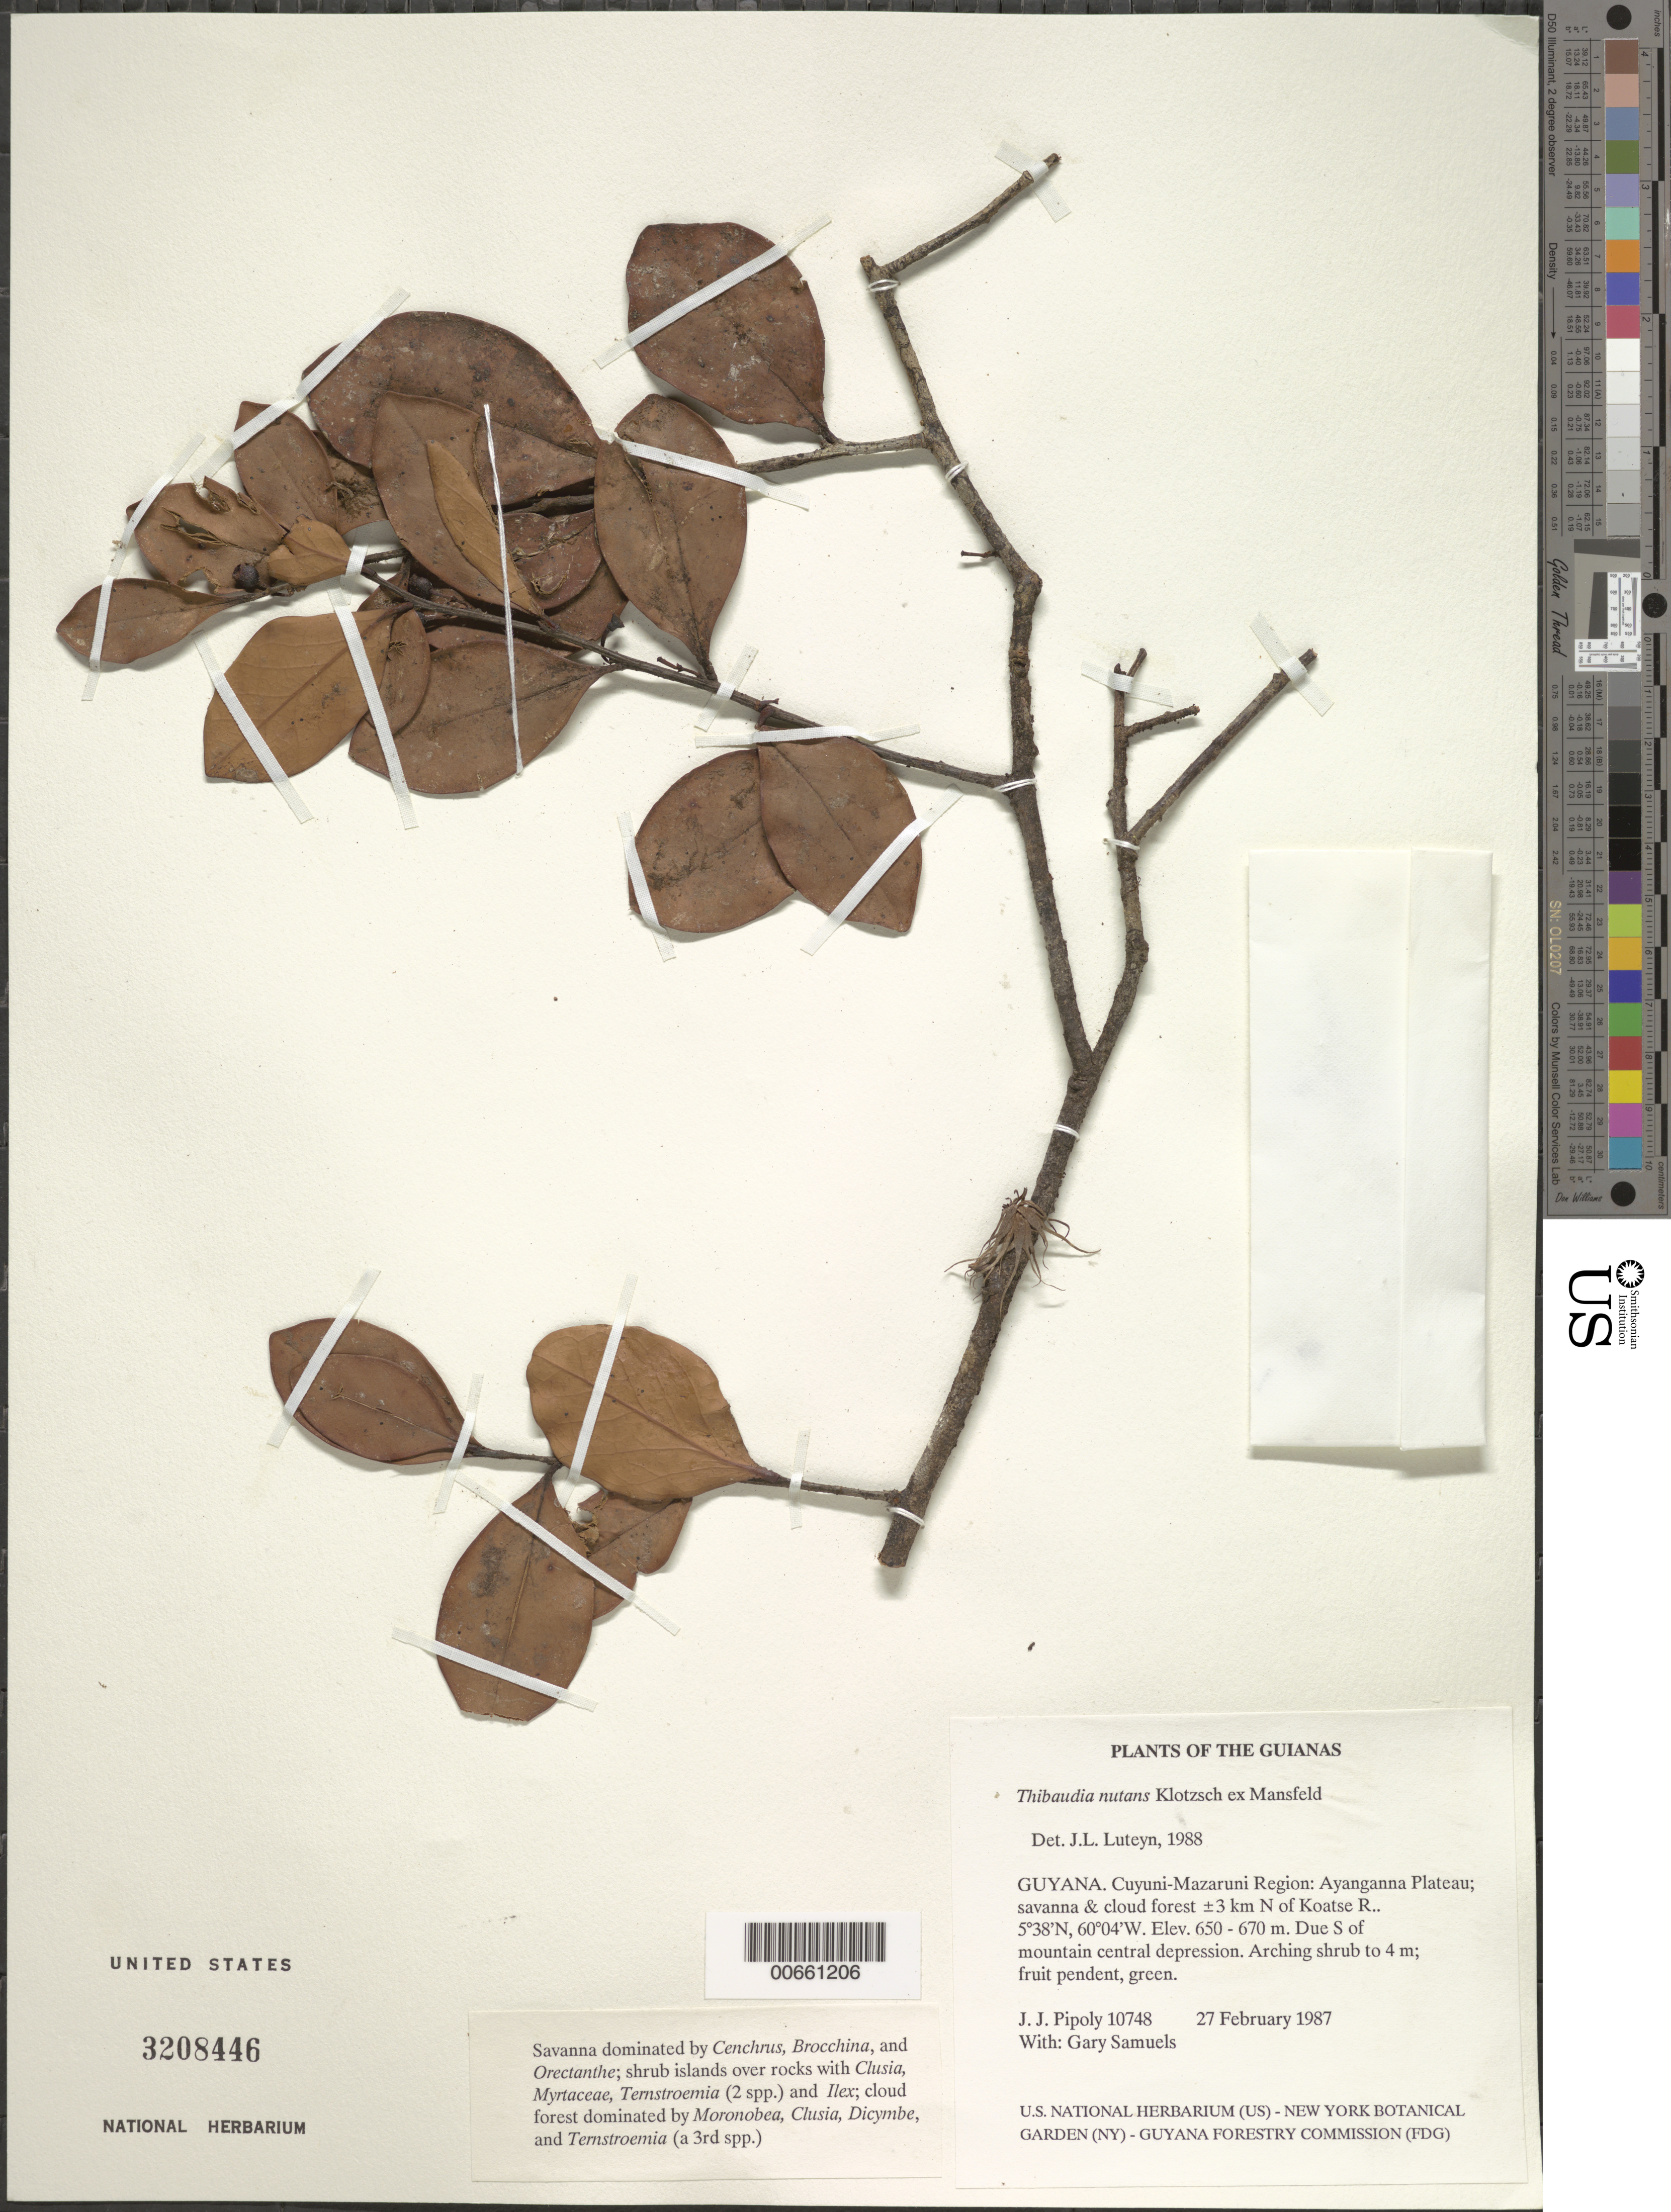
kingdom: Plantae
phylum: Tracheophyta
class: Magnoliopsida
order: Ericales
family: Ericaceae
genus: Thibaudia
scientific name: Thibaudia nutans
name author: Klotzsch ex Mansf.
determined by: Luteyn, J. L.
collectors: J. J. Pipoly & G. Bacchus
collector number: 10748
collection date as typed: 27 February 1987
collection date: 1987-02-27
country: Guyana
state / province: Cuyuni-Mazaruni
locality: Ayanganna Plateau; ±3 km N of Koatse R, due S of mountain central depression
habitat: Savanna and cloud forest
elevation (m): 650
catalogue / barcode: US 3208446